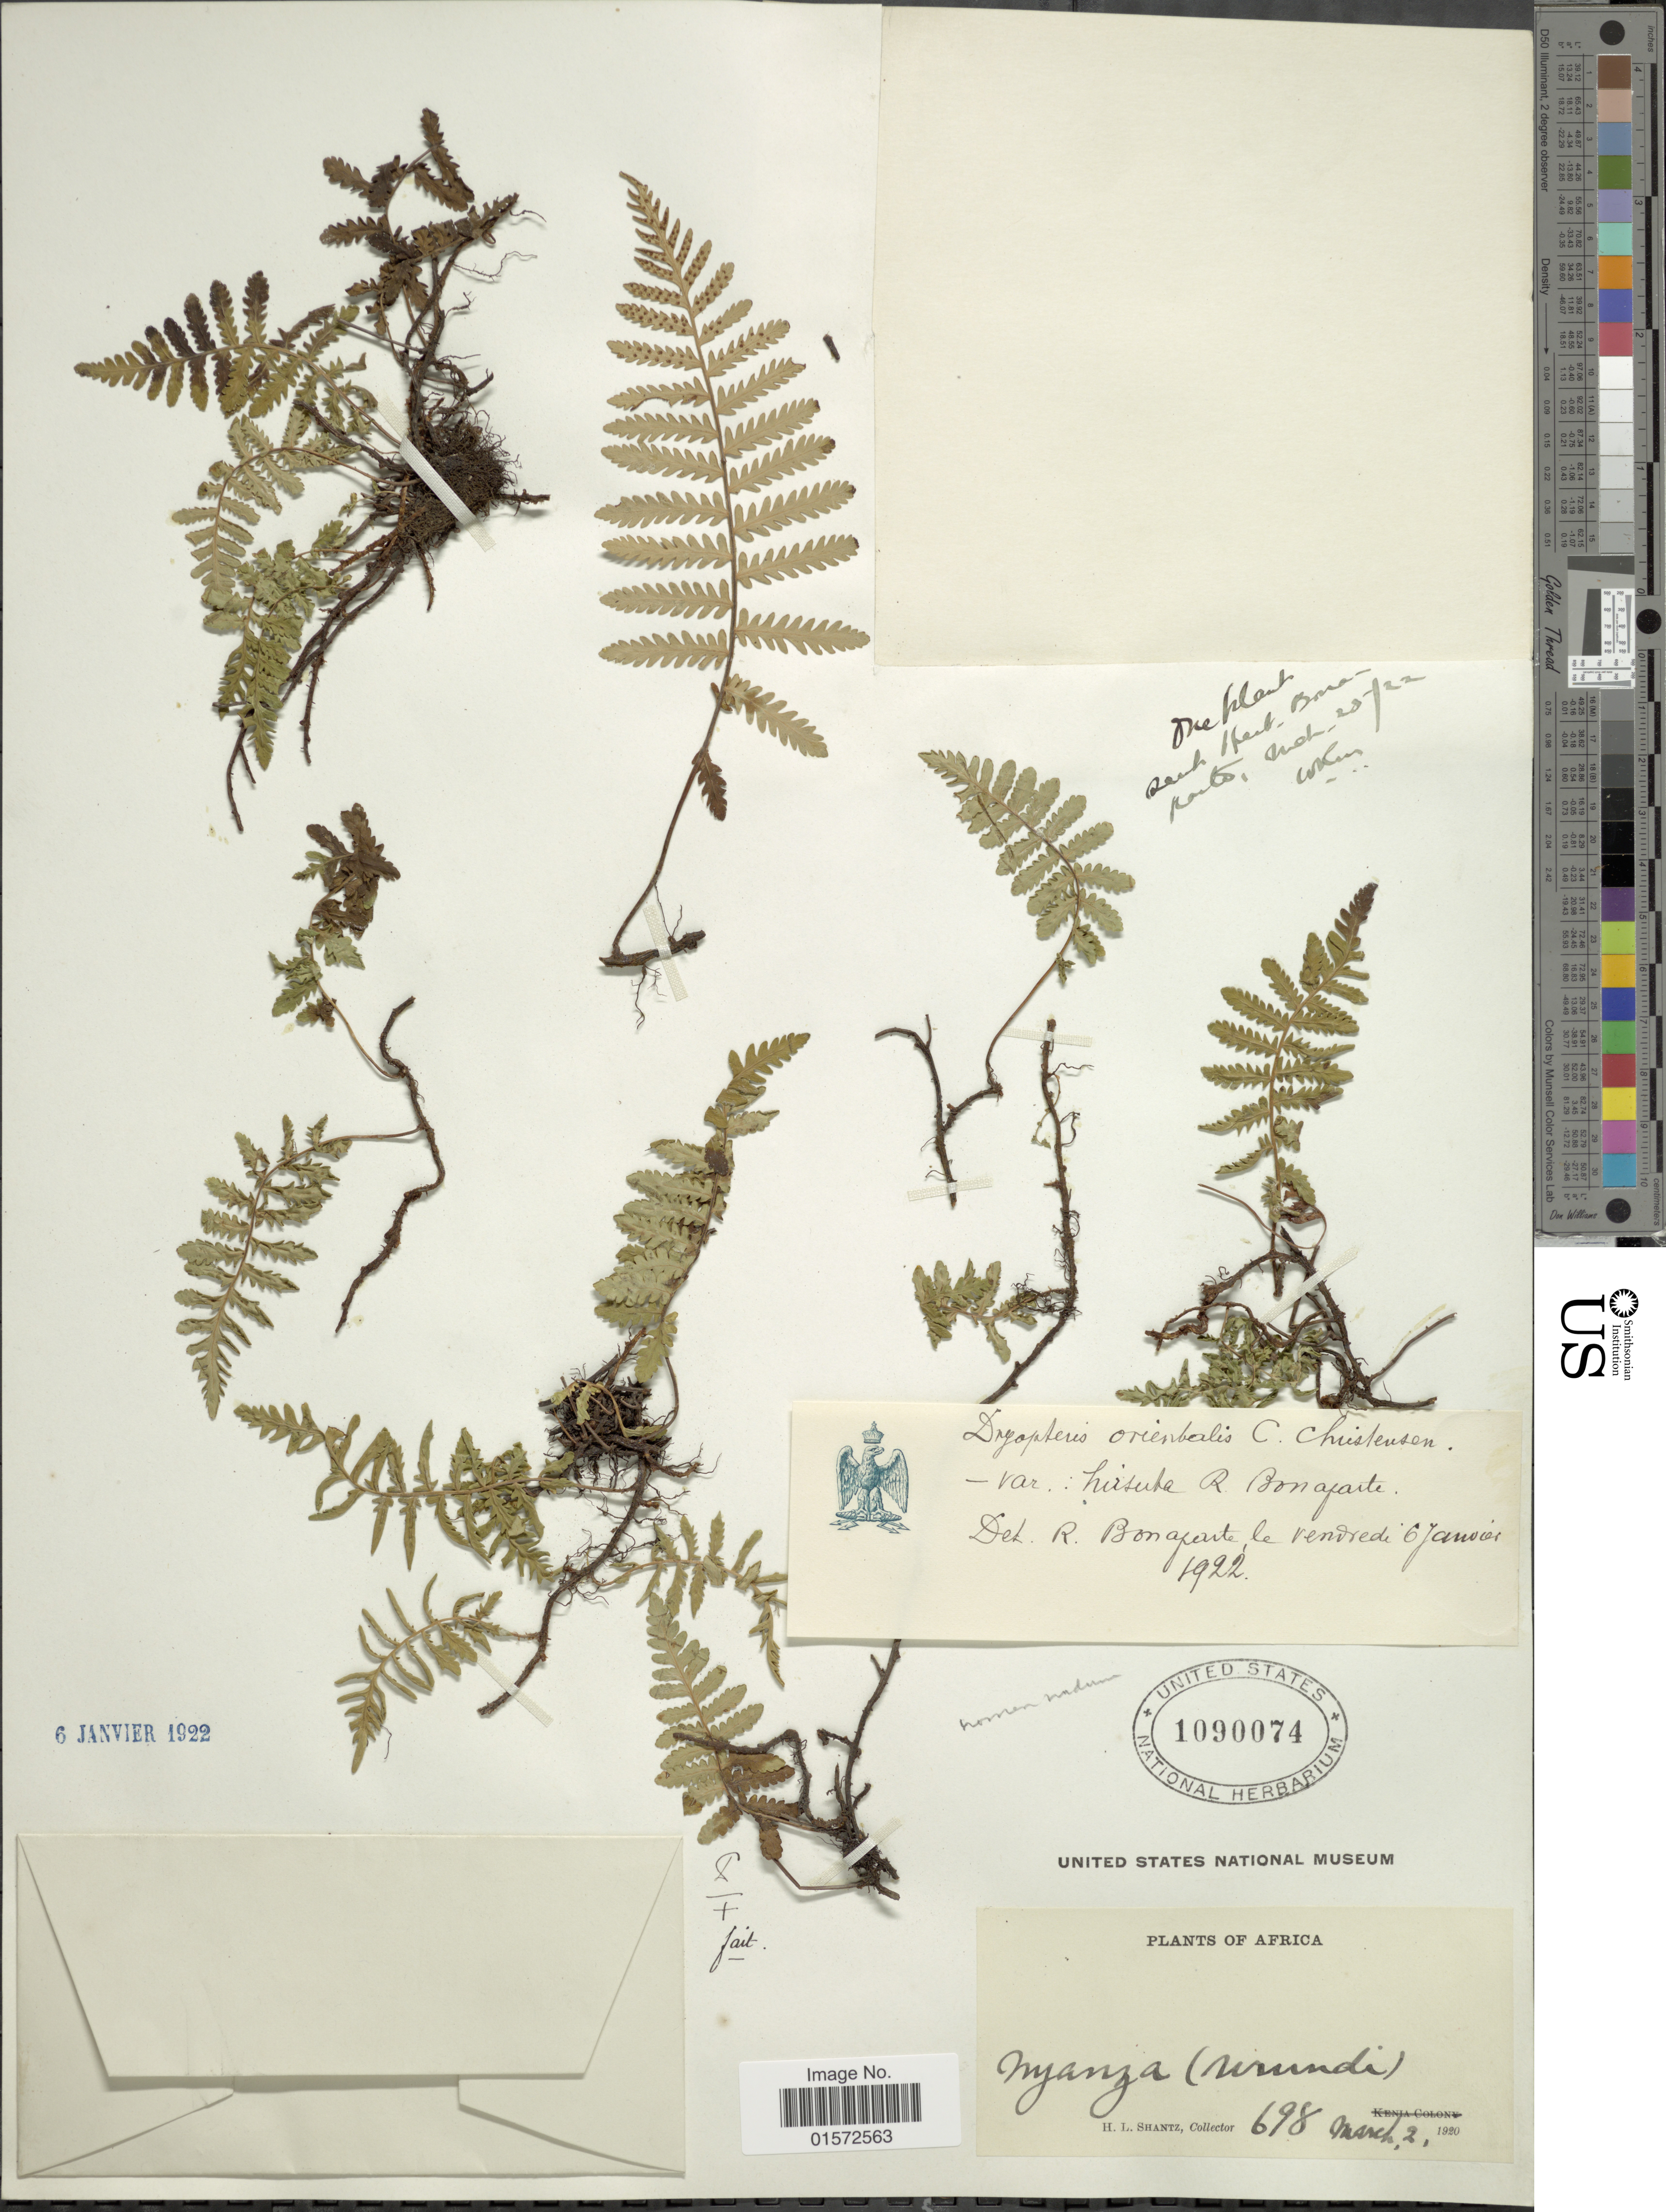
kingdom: Plantae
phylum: Tracheophyta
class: Polypodiopsida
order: Polypodiales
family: Tectariaceae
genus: Arthropteris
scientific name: Arthropteris orientalis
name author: (J.F. Gmel.) Posth.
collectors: H. Shantz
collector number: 698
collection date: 1920-03-02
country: Burundi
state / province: Makamba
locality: Nyuanga (Mundi)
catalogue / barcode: US 1090074